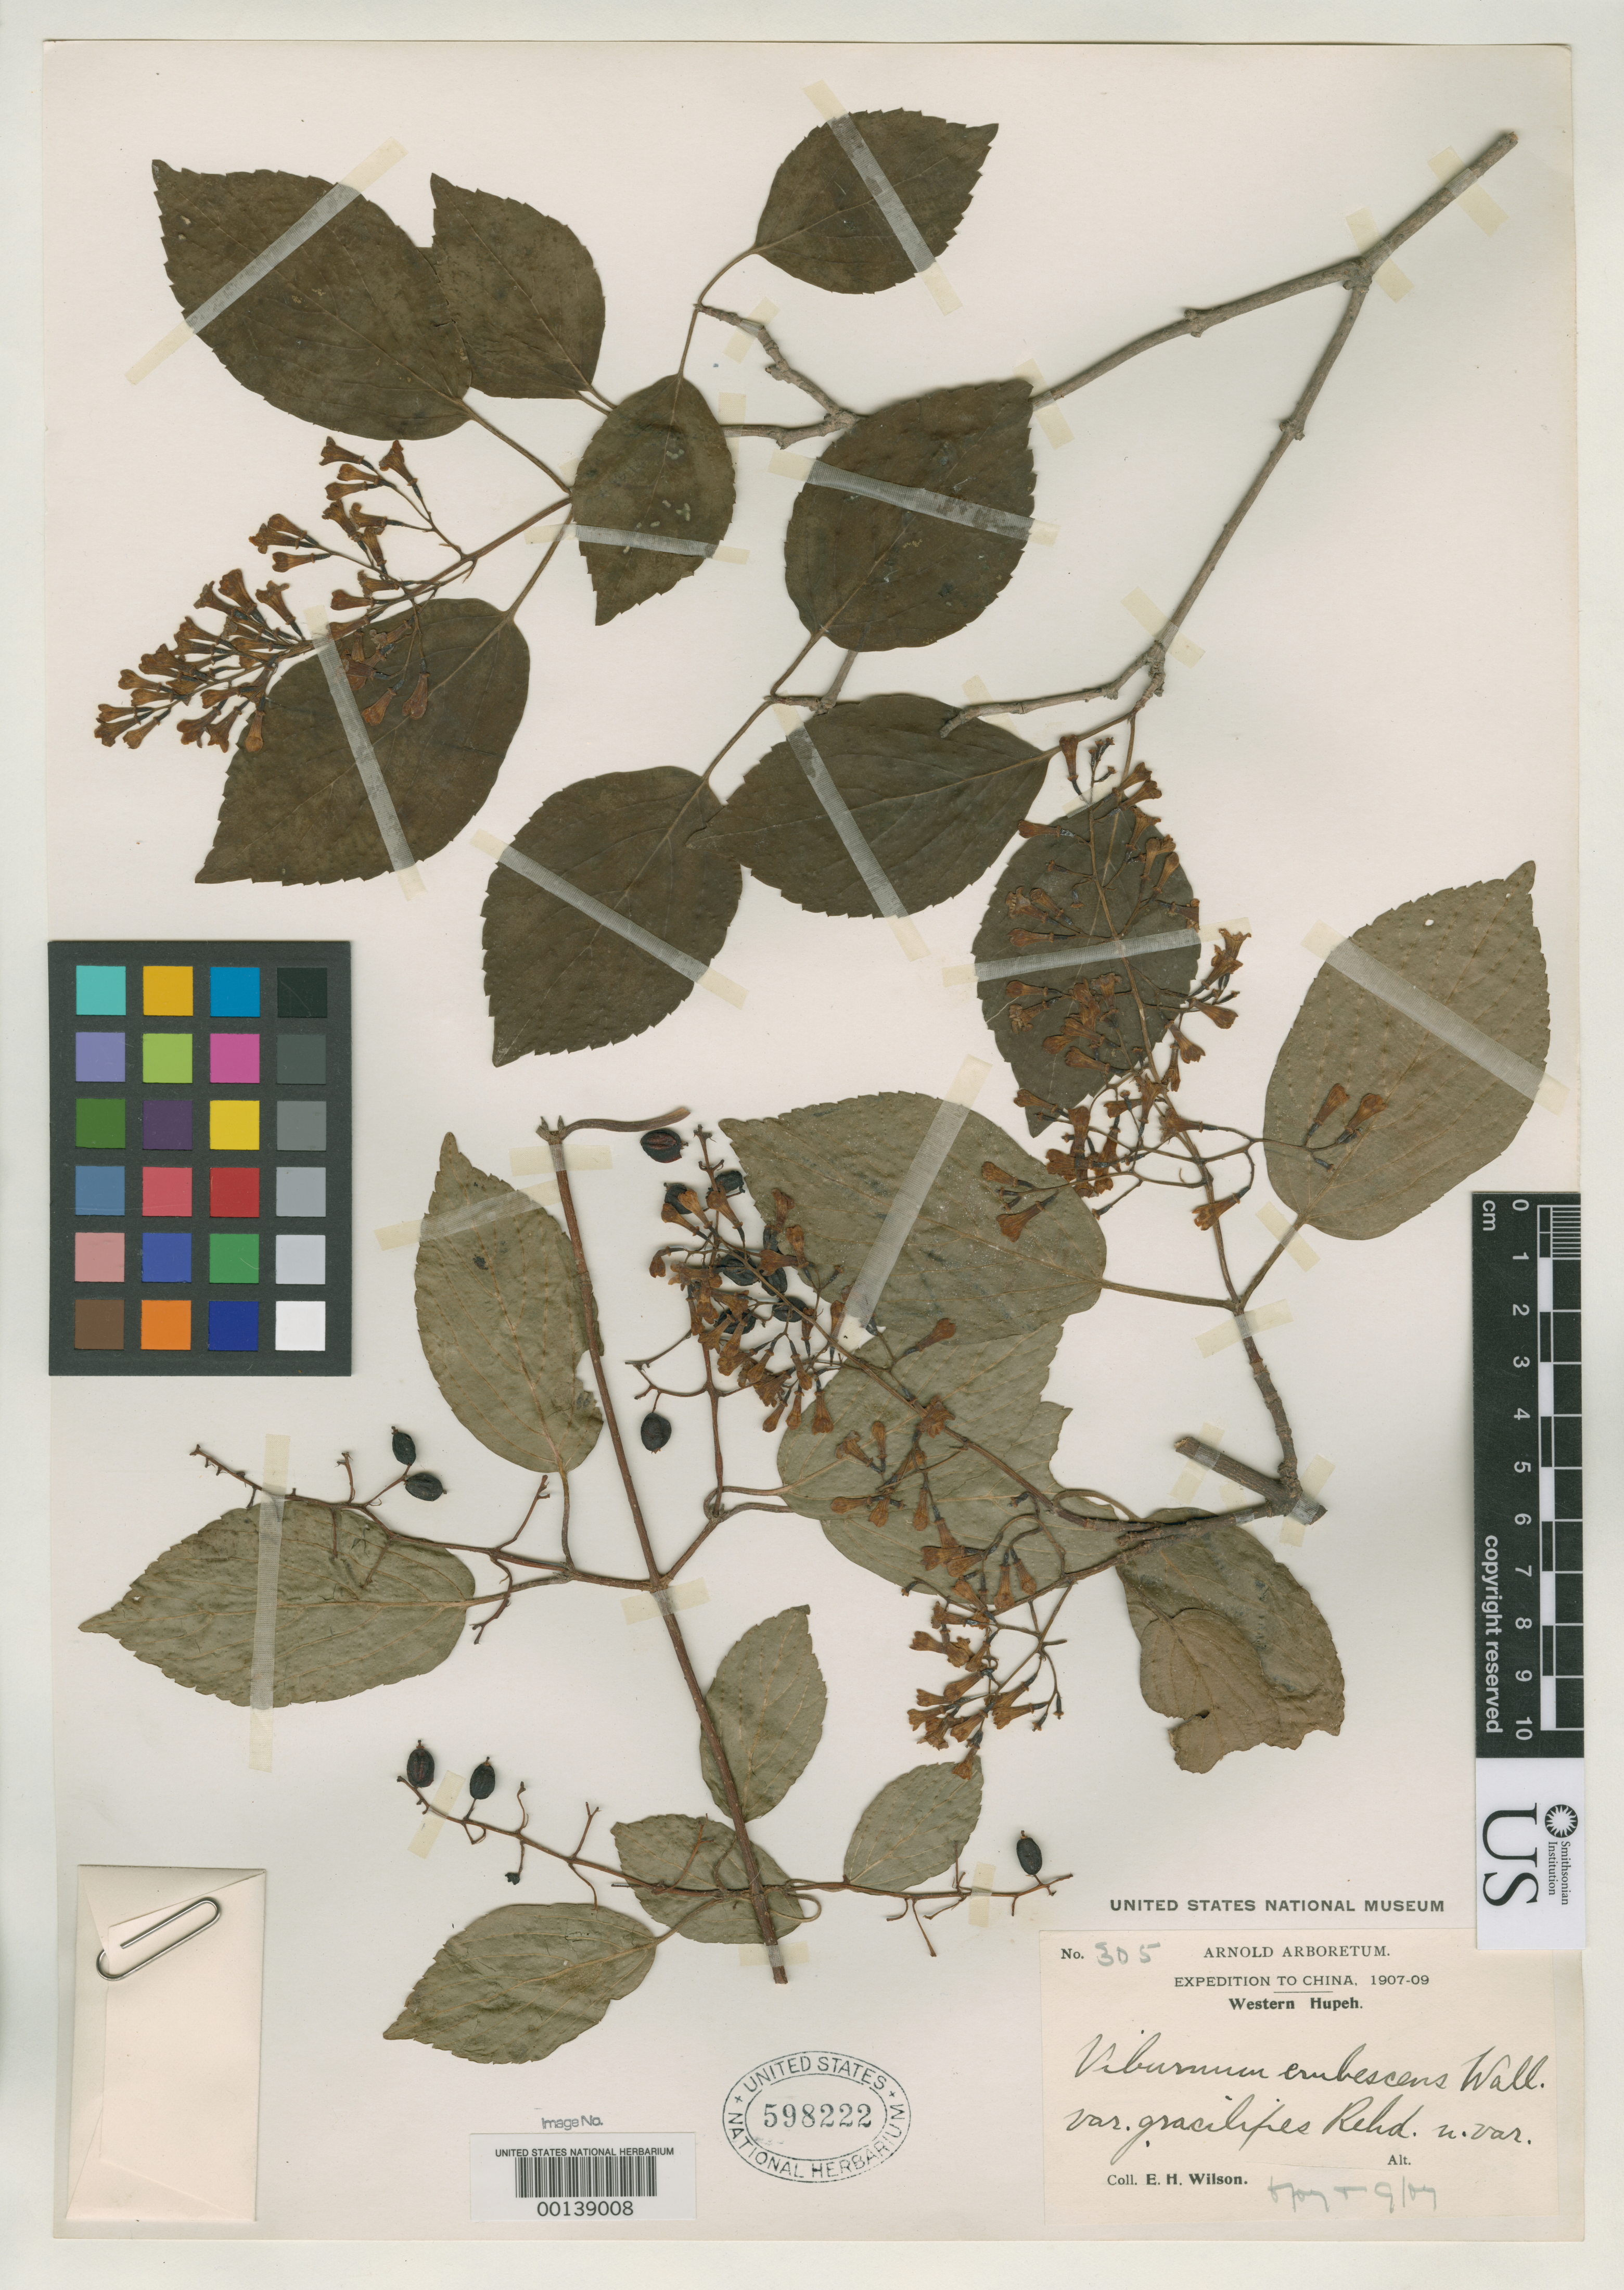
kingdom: Plantae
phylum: Tracheophyta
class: Magnoliopsida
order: Dipsacales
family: Viburnaceae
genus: Viburnum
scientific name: Viburnum erubescens var. gracilipes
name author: Rehder in Sarg.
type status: Isotype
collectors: E. H. Wilson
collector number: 305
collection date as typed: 1907 to -- --- 1909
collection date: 1907/1909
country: China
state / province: Hubei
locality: Western Hupeh.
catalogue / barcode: US 598222